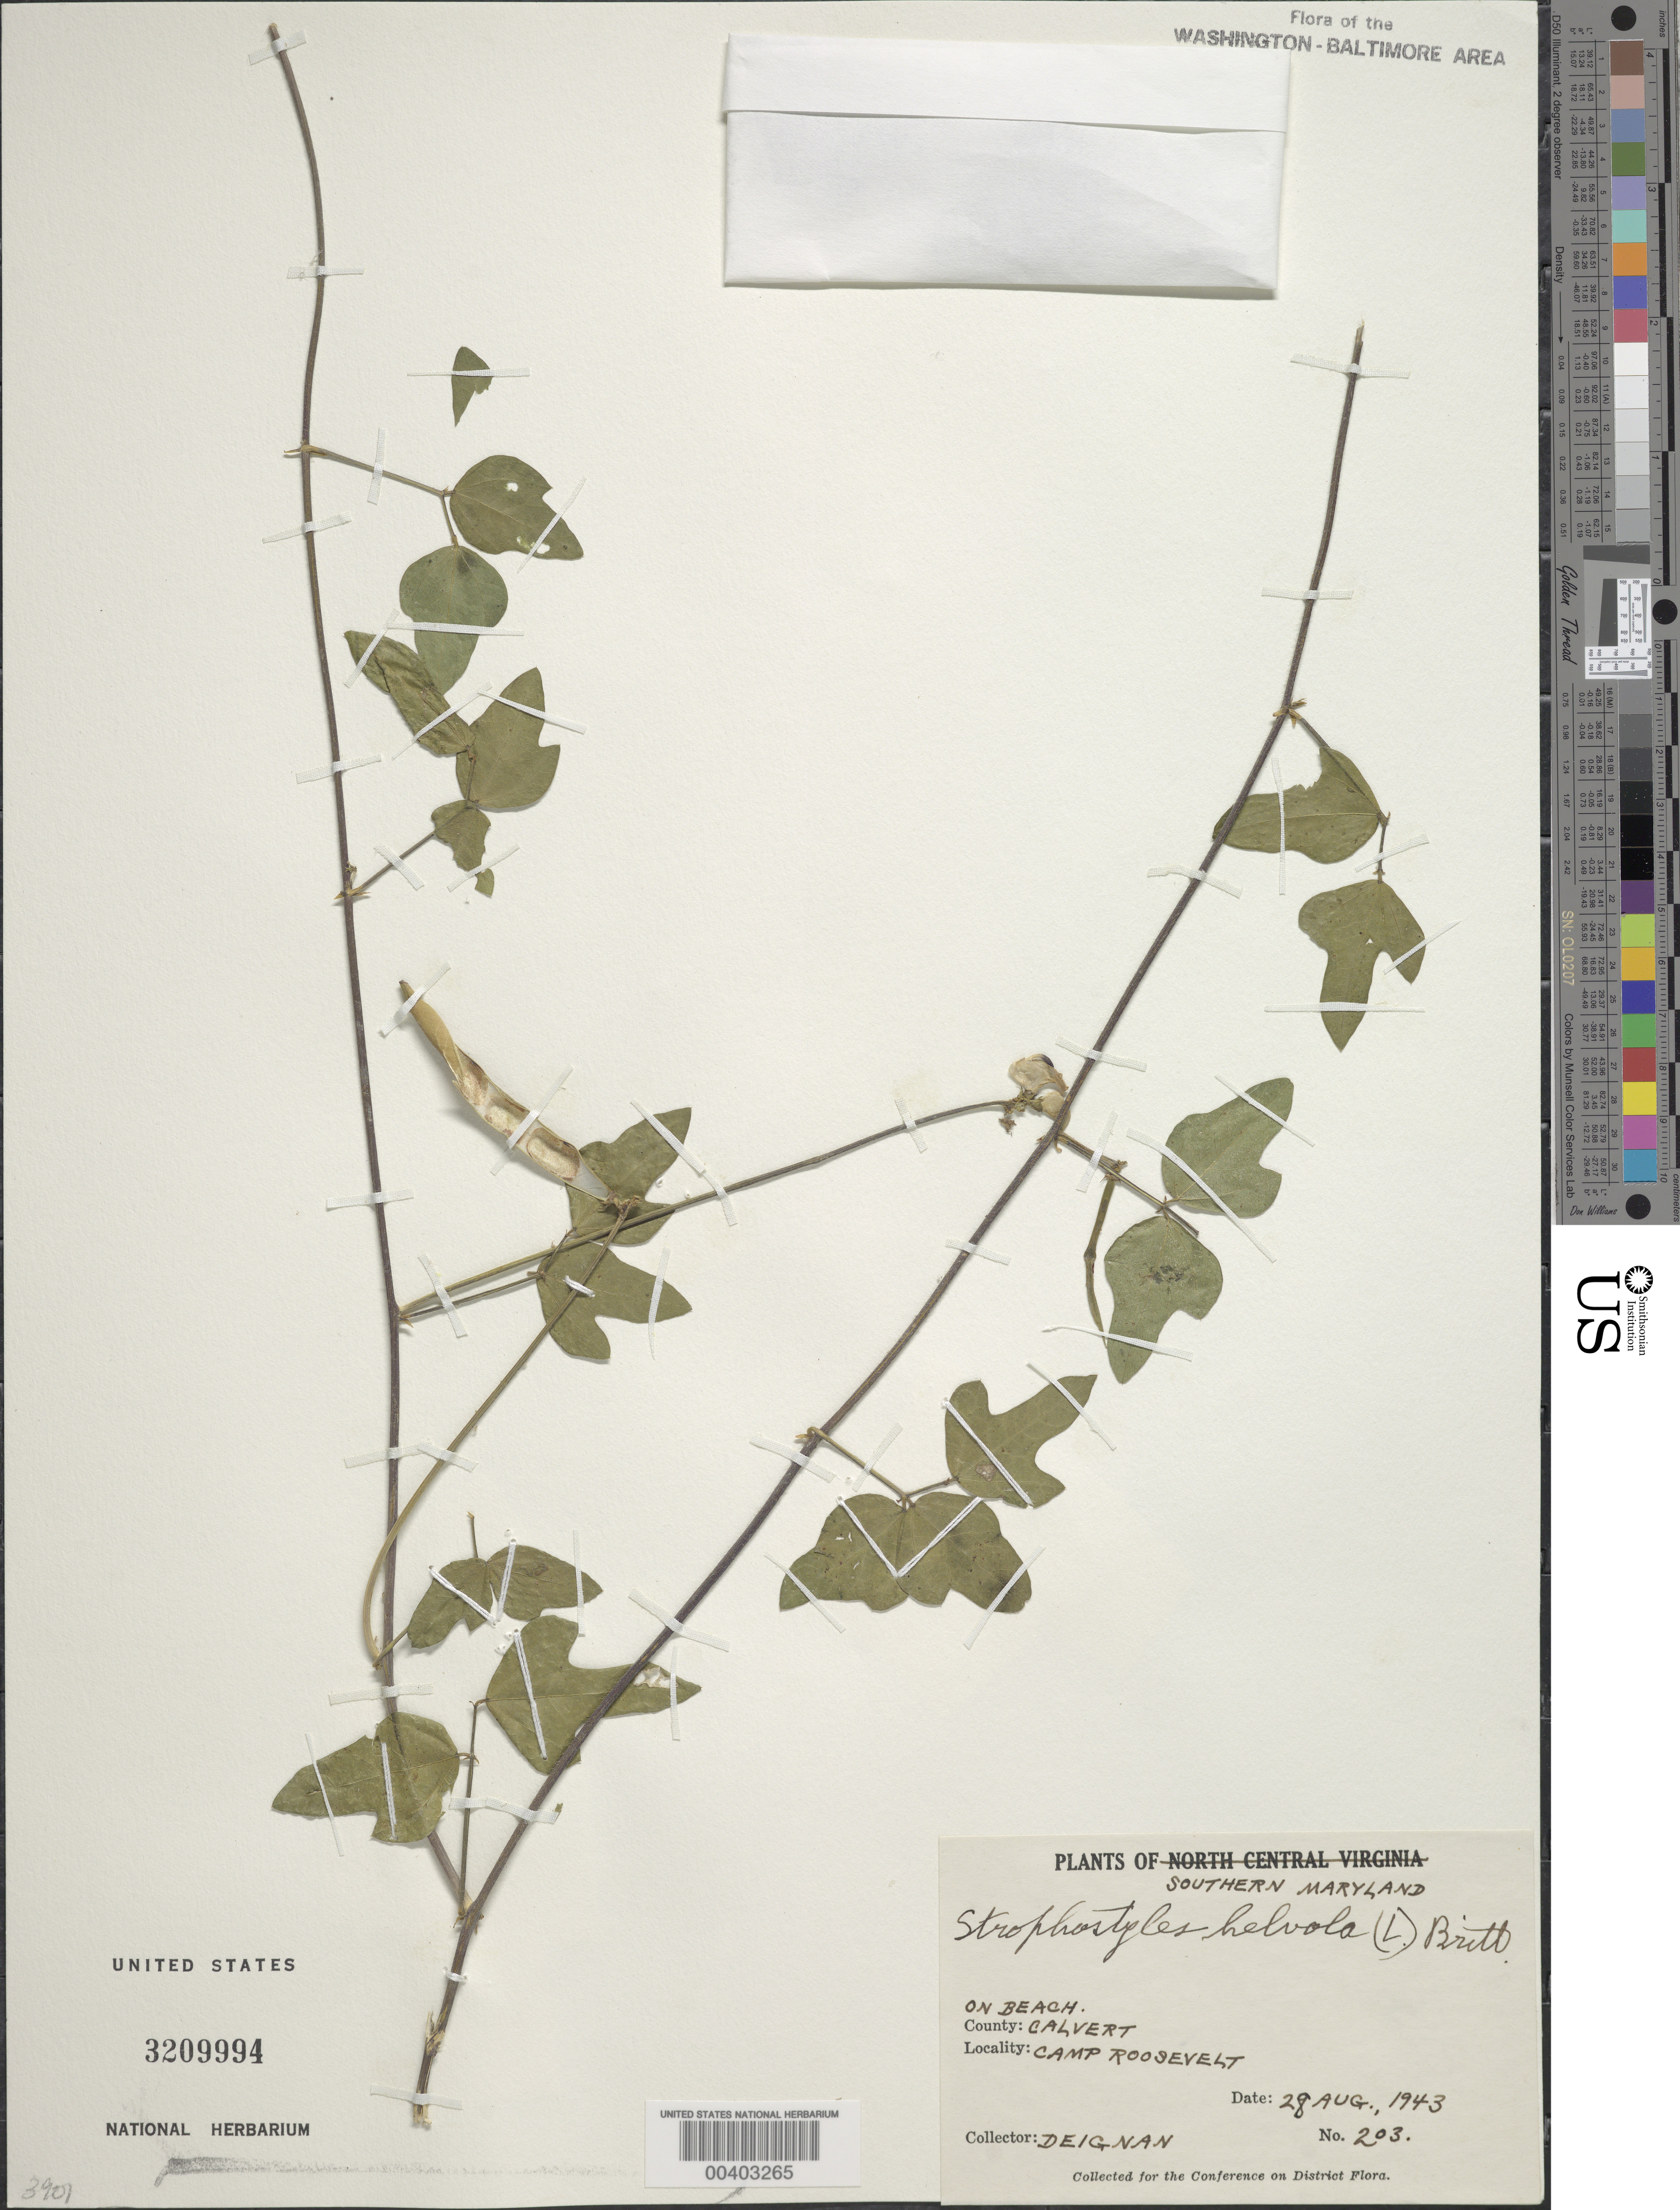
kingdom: Plantae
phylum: Tracheophyta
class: Magnoliopsida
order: Fabales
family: Fabaceae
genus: Strophostyles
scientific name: Strophostyles helvola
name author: (L.) Elliott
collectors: H. Deignan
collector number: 203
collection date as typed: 28 Aug 1943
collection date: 1943-08-28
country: United States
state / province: Maryland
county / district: Calvert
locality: Camp Roosevelt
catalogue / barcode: US 3209994